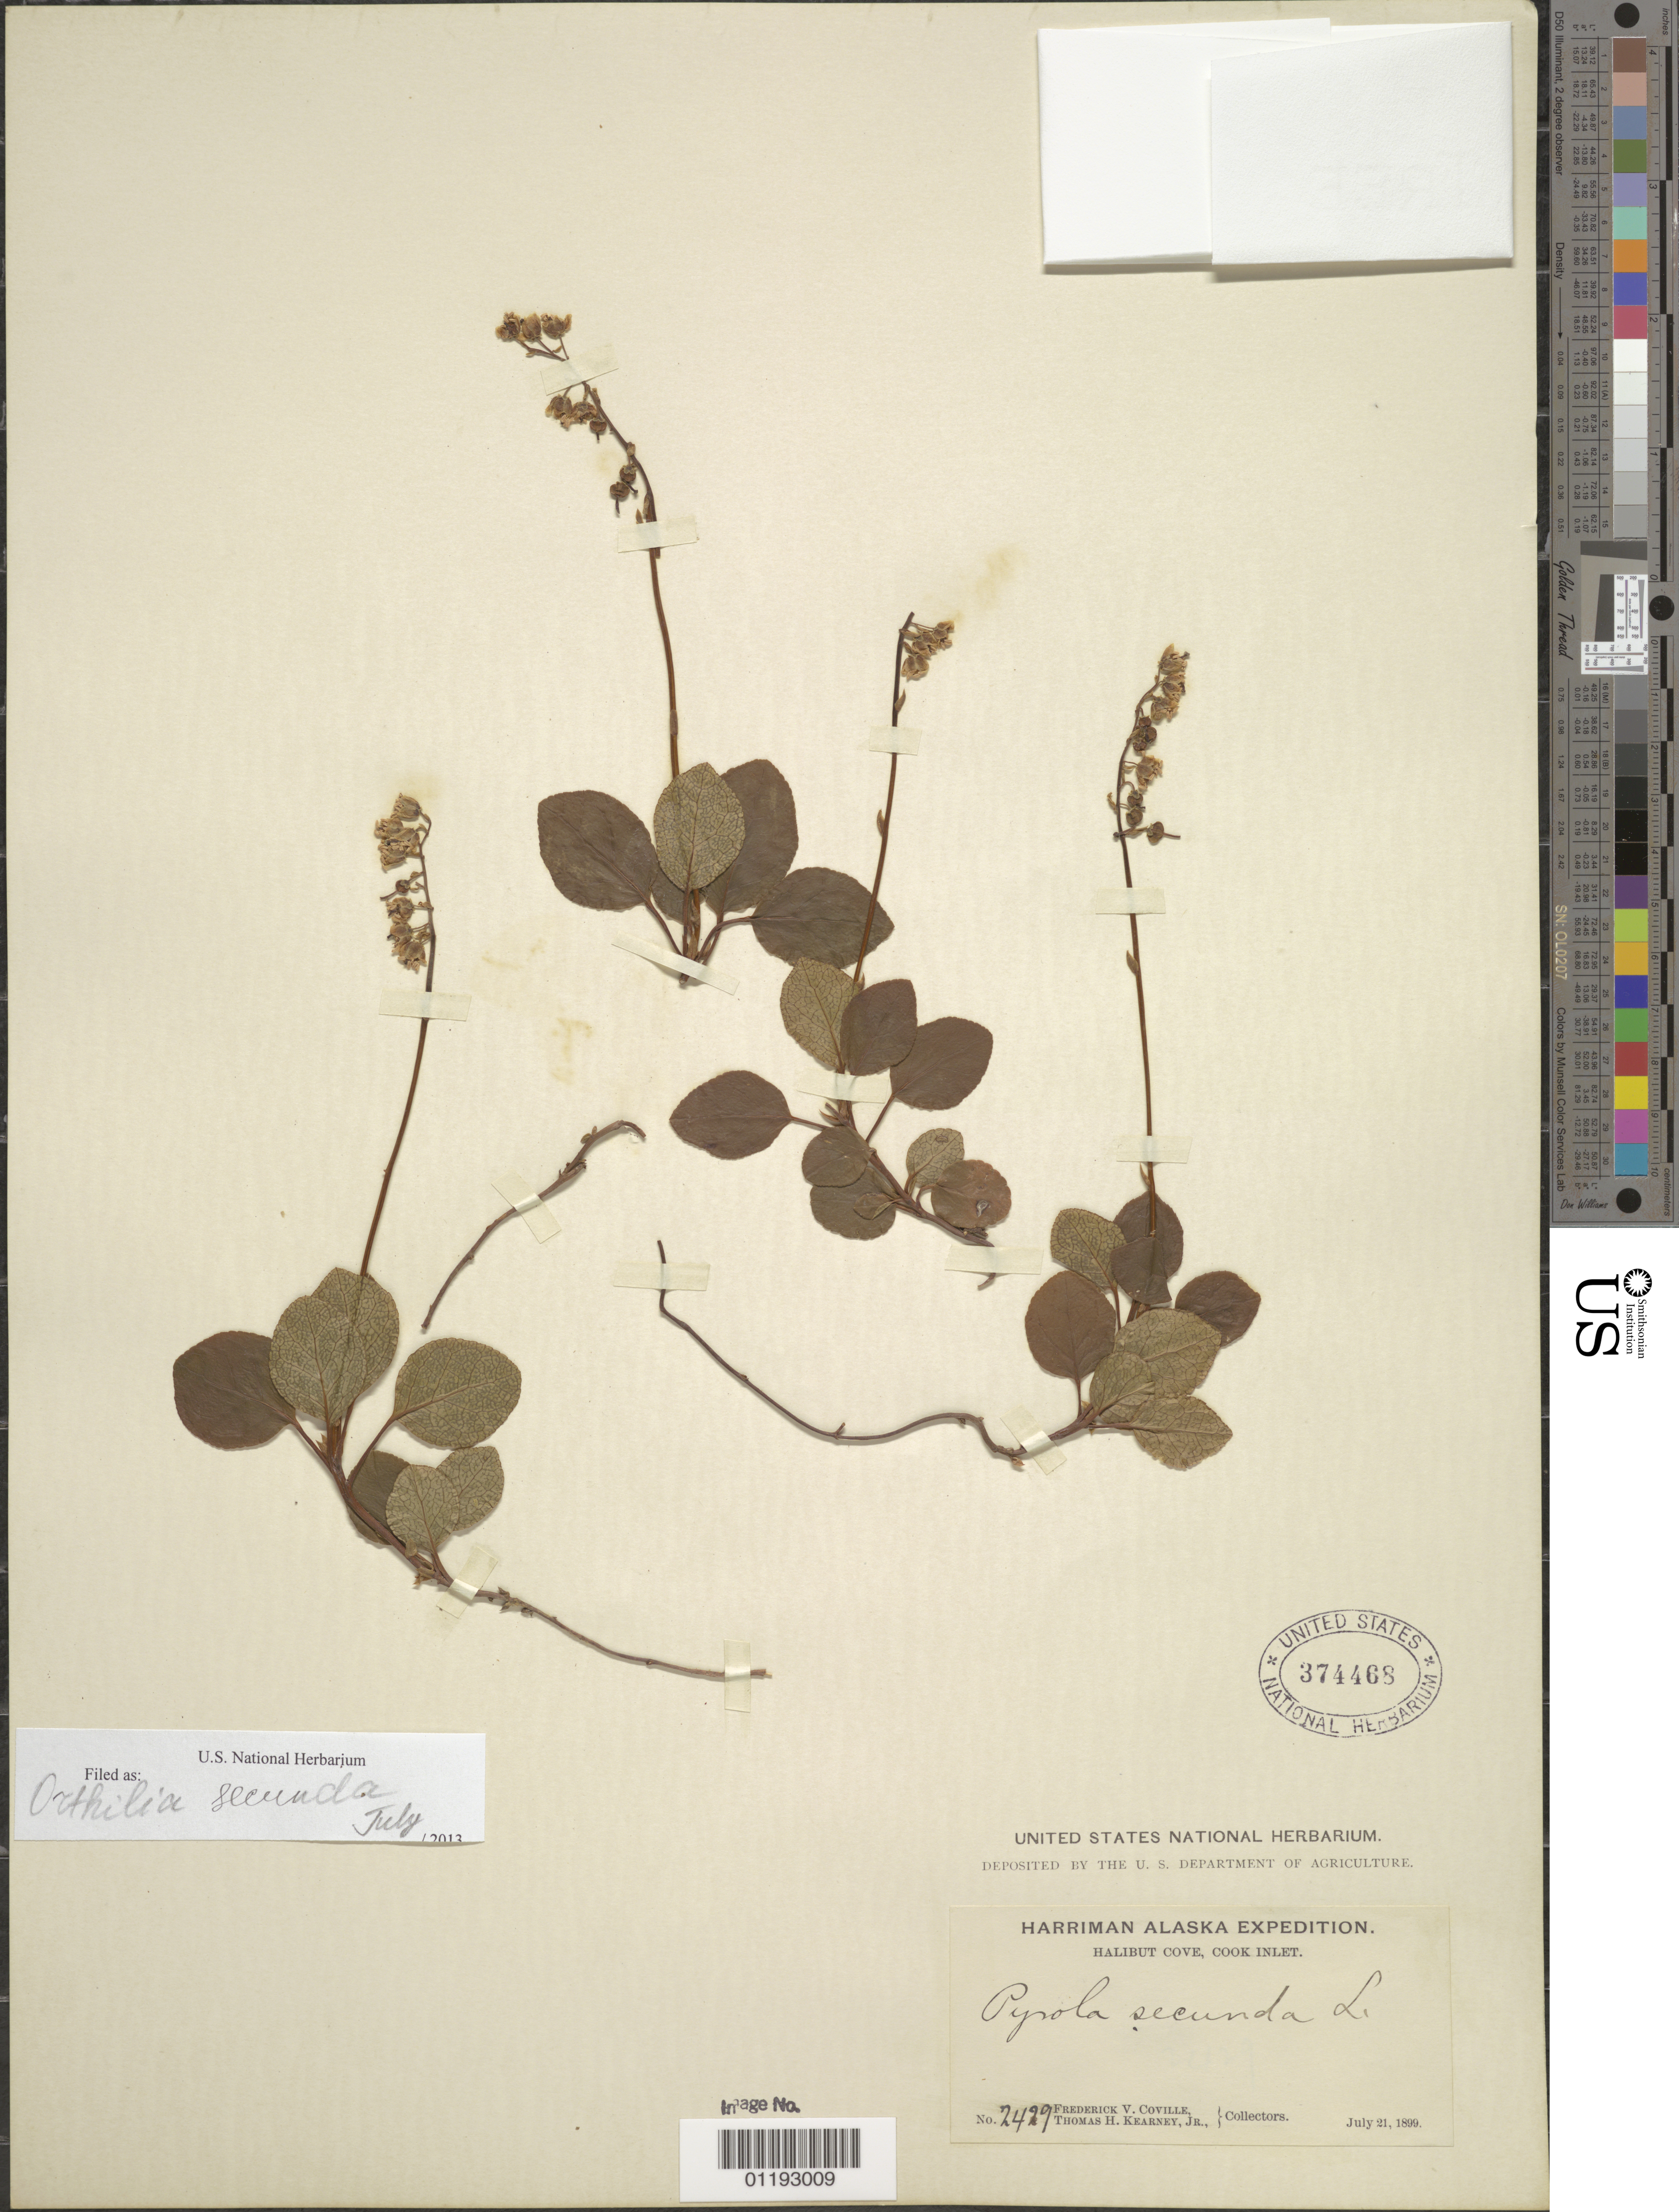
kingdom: Plantae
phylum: Tracheophyta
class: Magnoliopsida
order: Ericales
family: Ericaceae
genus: Orthilia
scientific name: Orthilia secunda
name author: (L.) House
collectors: F. V. Coville & T. H. Kearney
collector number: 2429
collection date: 1899-07-21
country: United States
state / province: Alaska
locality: Halibut Cove, Cook Inlet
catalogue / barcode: US 374468